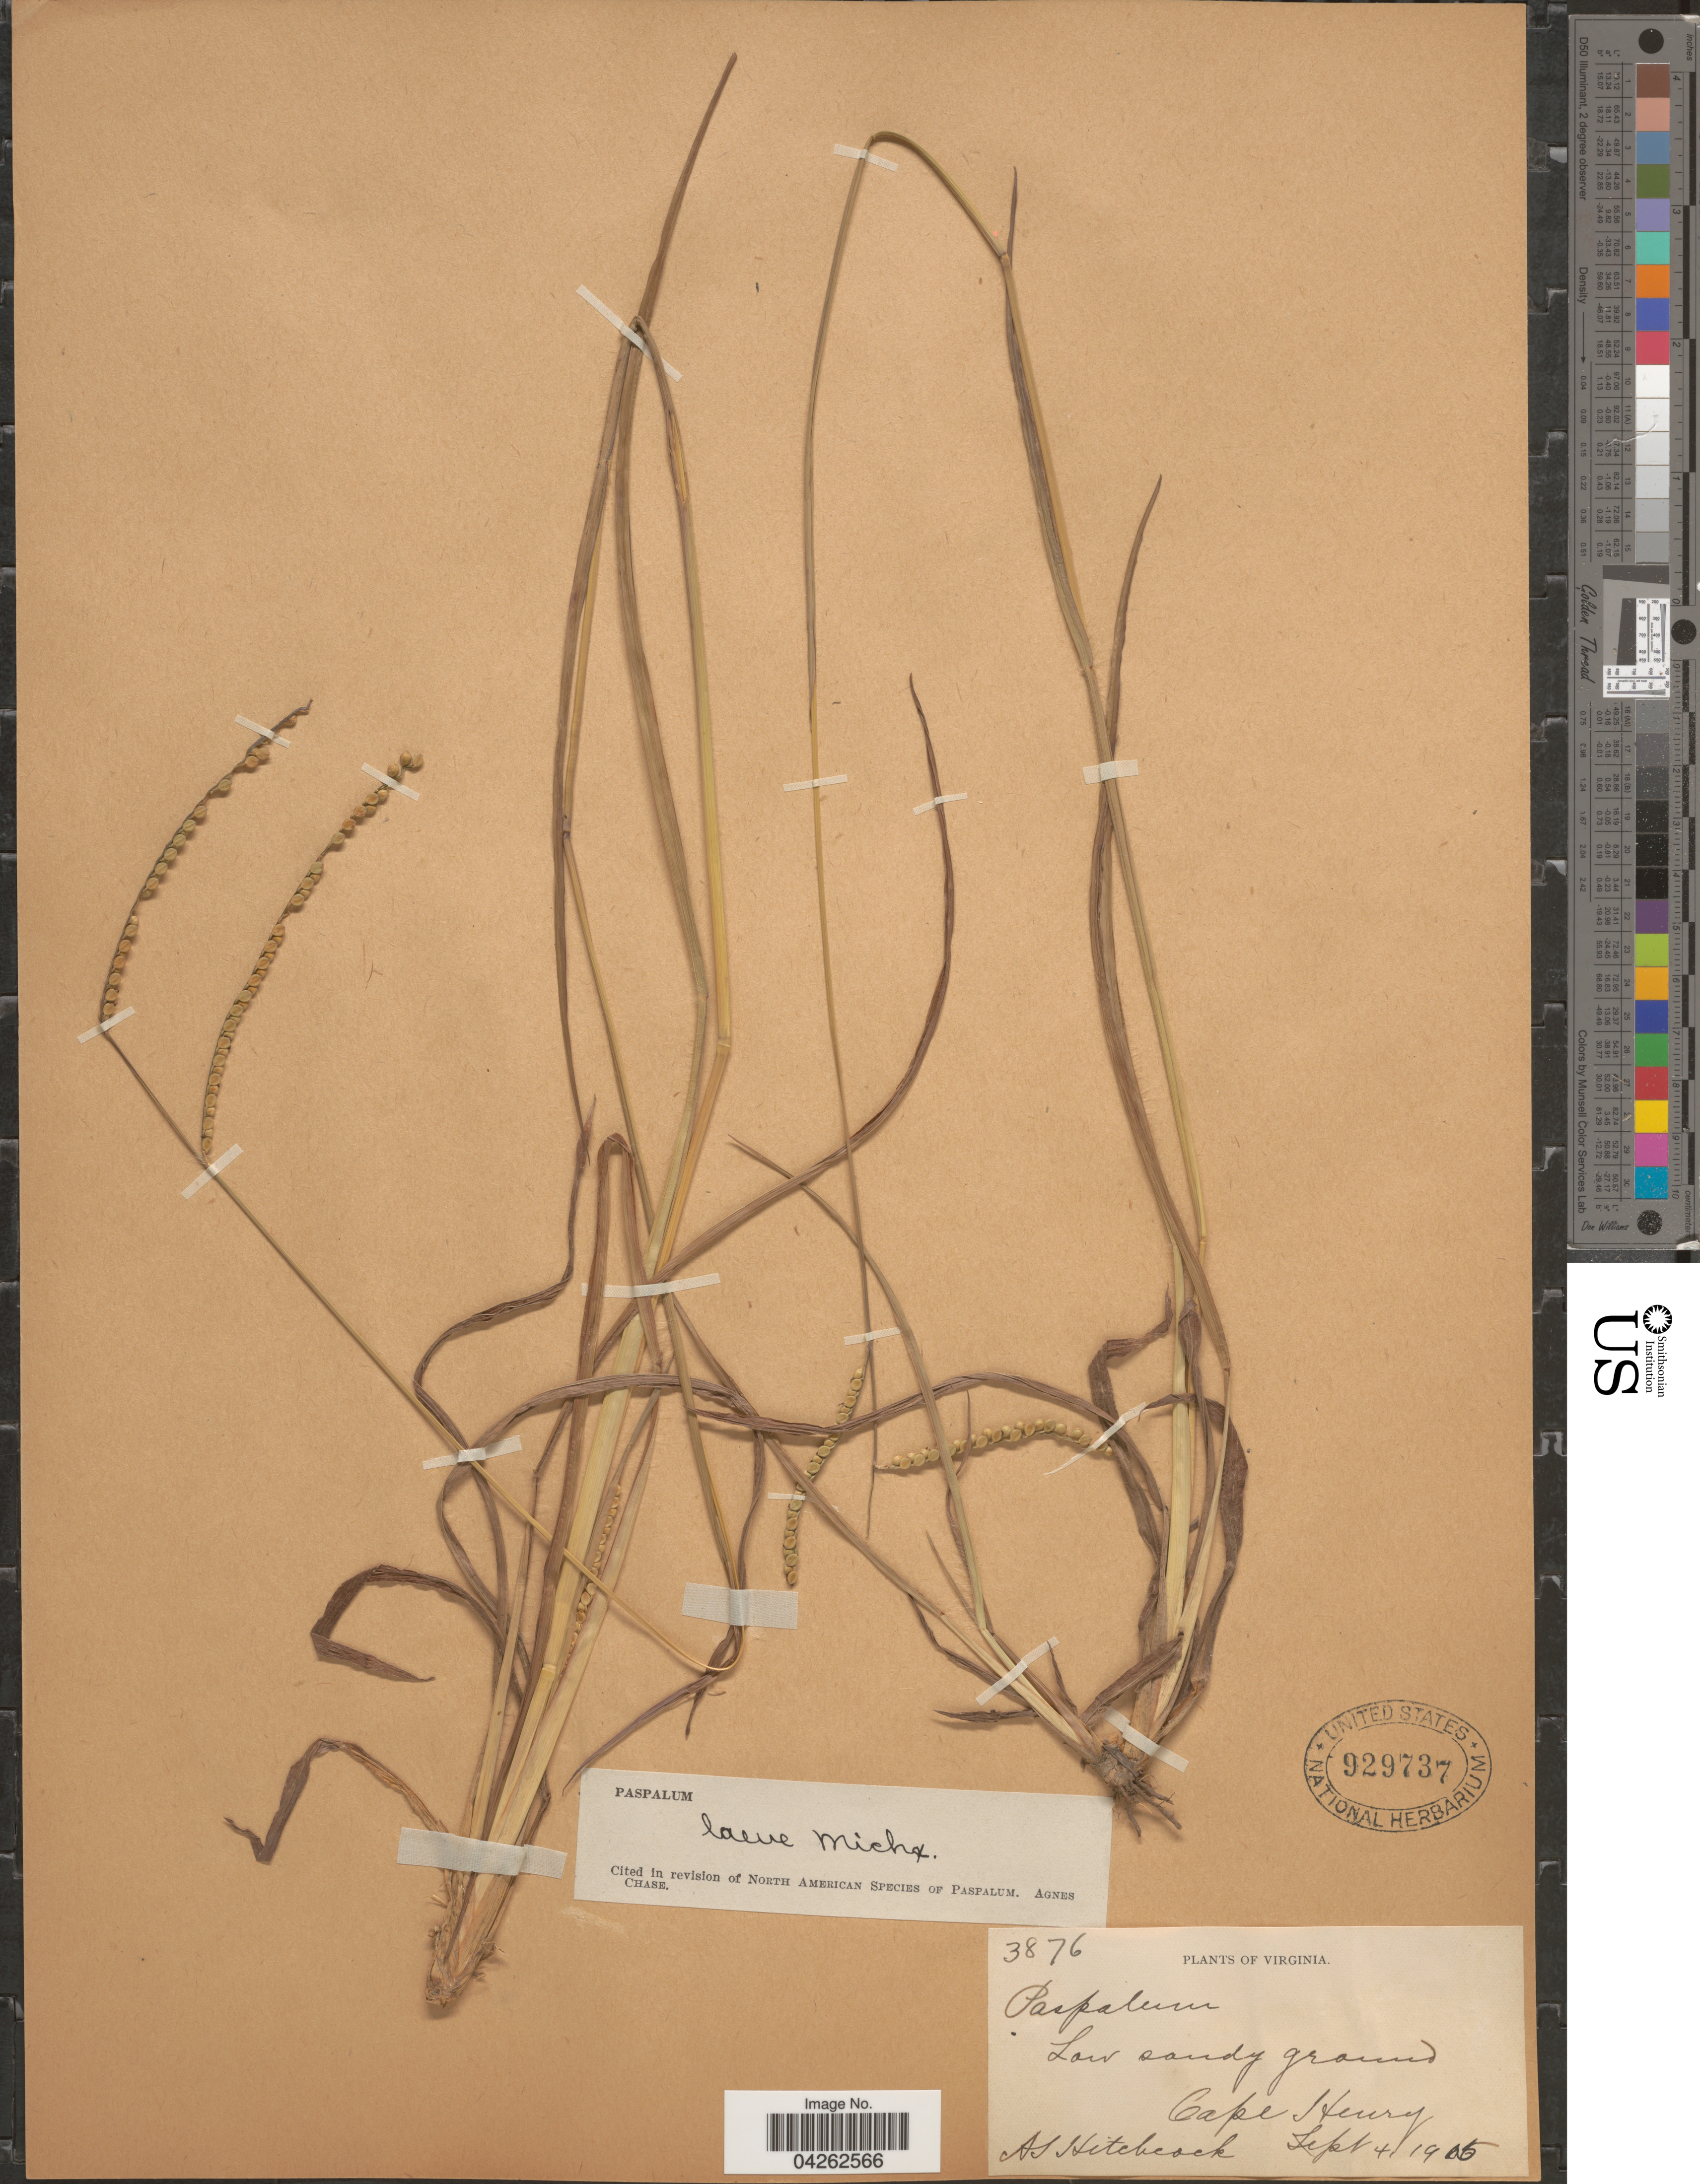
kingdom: Plantae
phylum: Tracheophyta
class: Liliopsida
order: Poales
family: Poaceae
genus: Paspalum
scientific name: Paspalum laeve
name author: Michx.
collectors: A. S. Hitchcock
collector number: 3876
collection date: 1915-09-04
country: United States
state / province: Virginia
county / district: City of Virginia Beach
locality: Low sandy ground. Cape Henry.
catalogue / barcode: US 929737